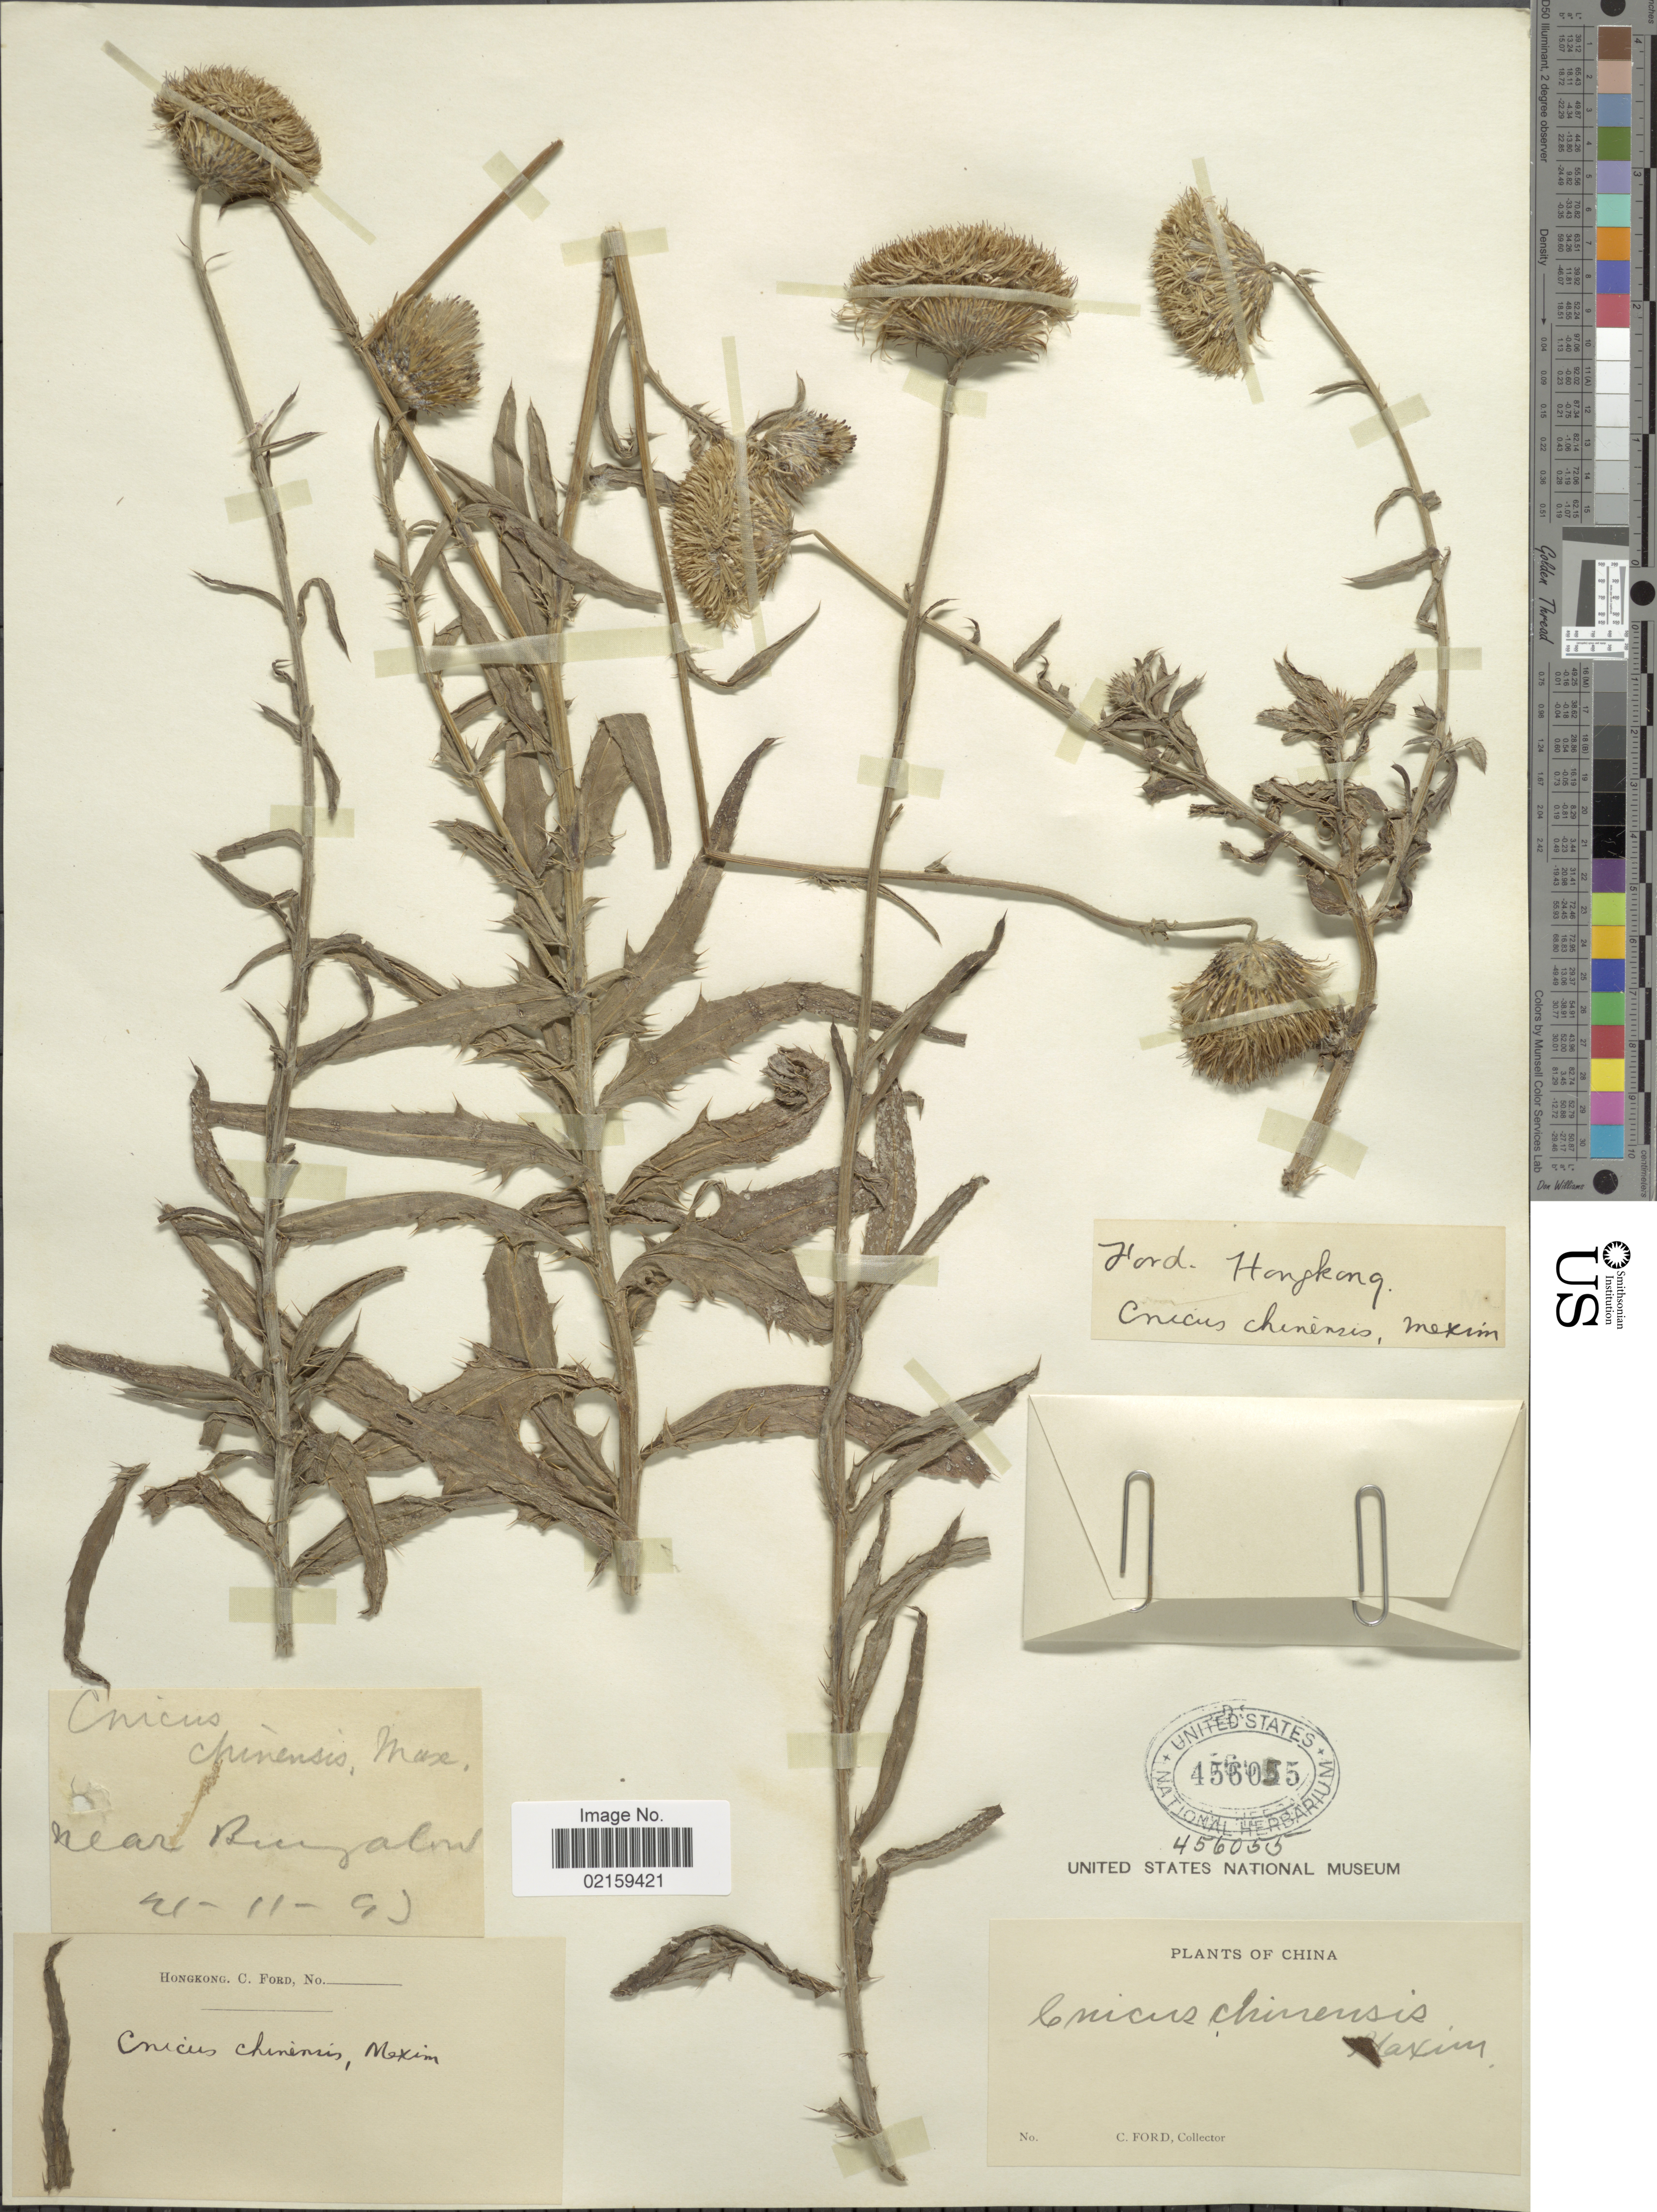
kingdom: Plantae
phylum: Tracheophyta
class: Magnoliopsida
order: Asterales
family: Asteraceae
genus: Cirsium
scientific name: Cirsium lineare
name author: (Thunb.) Sch. Bip.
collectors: C. Ford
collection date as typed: Transcribed d/m/y: 4/11/95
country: China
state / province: Hong Kong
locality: HongKong, near Ruizalong [interpreted]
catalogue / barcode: US 456055